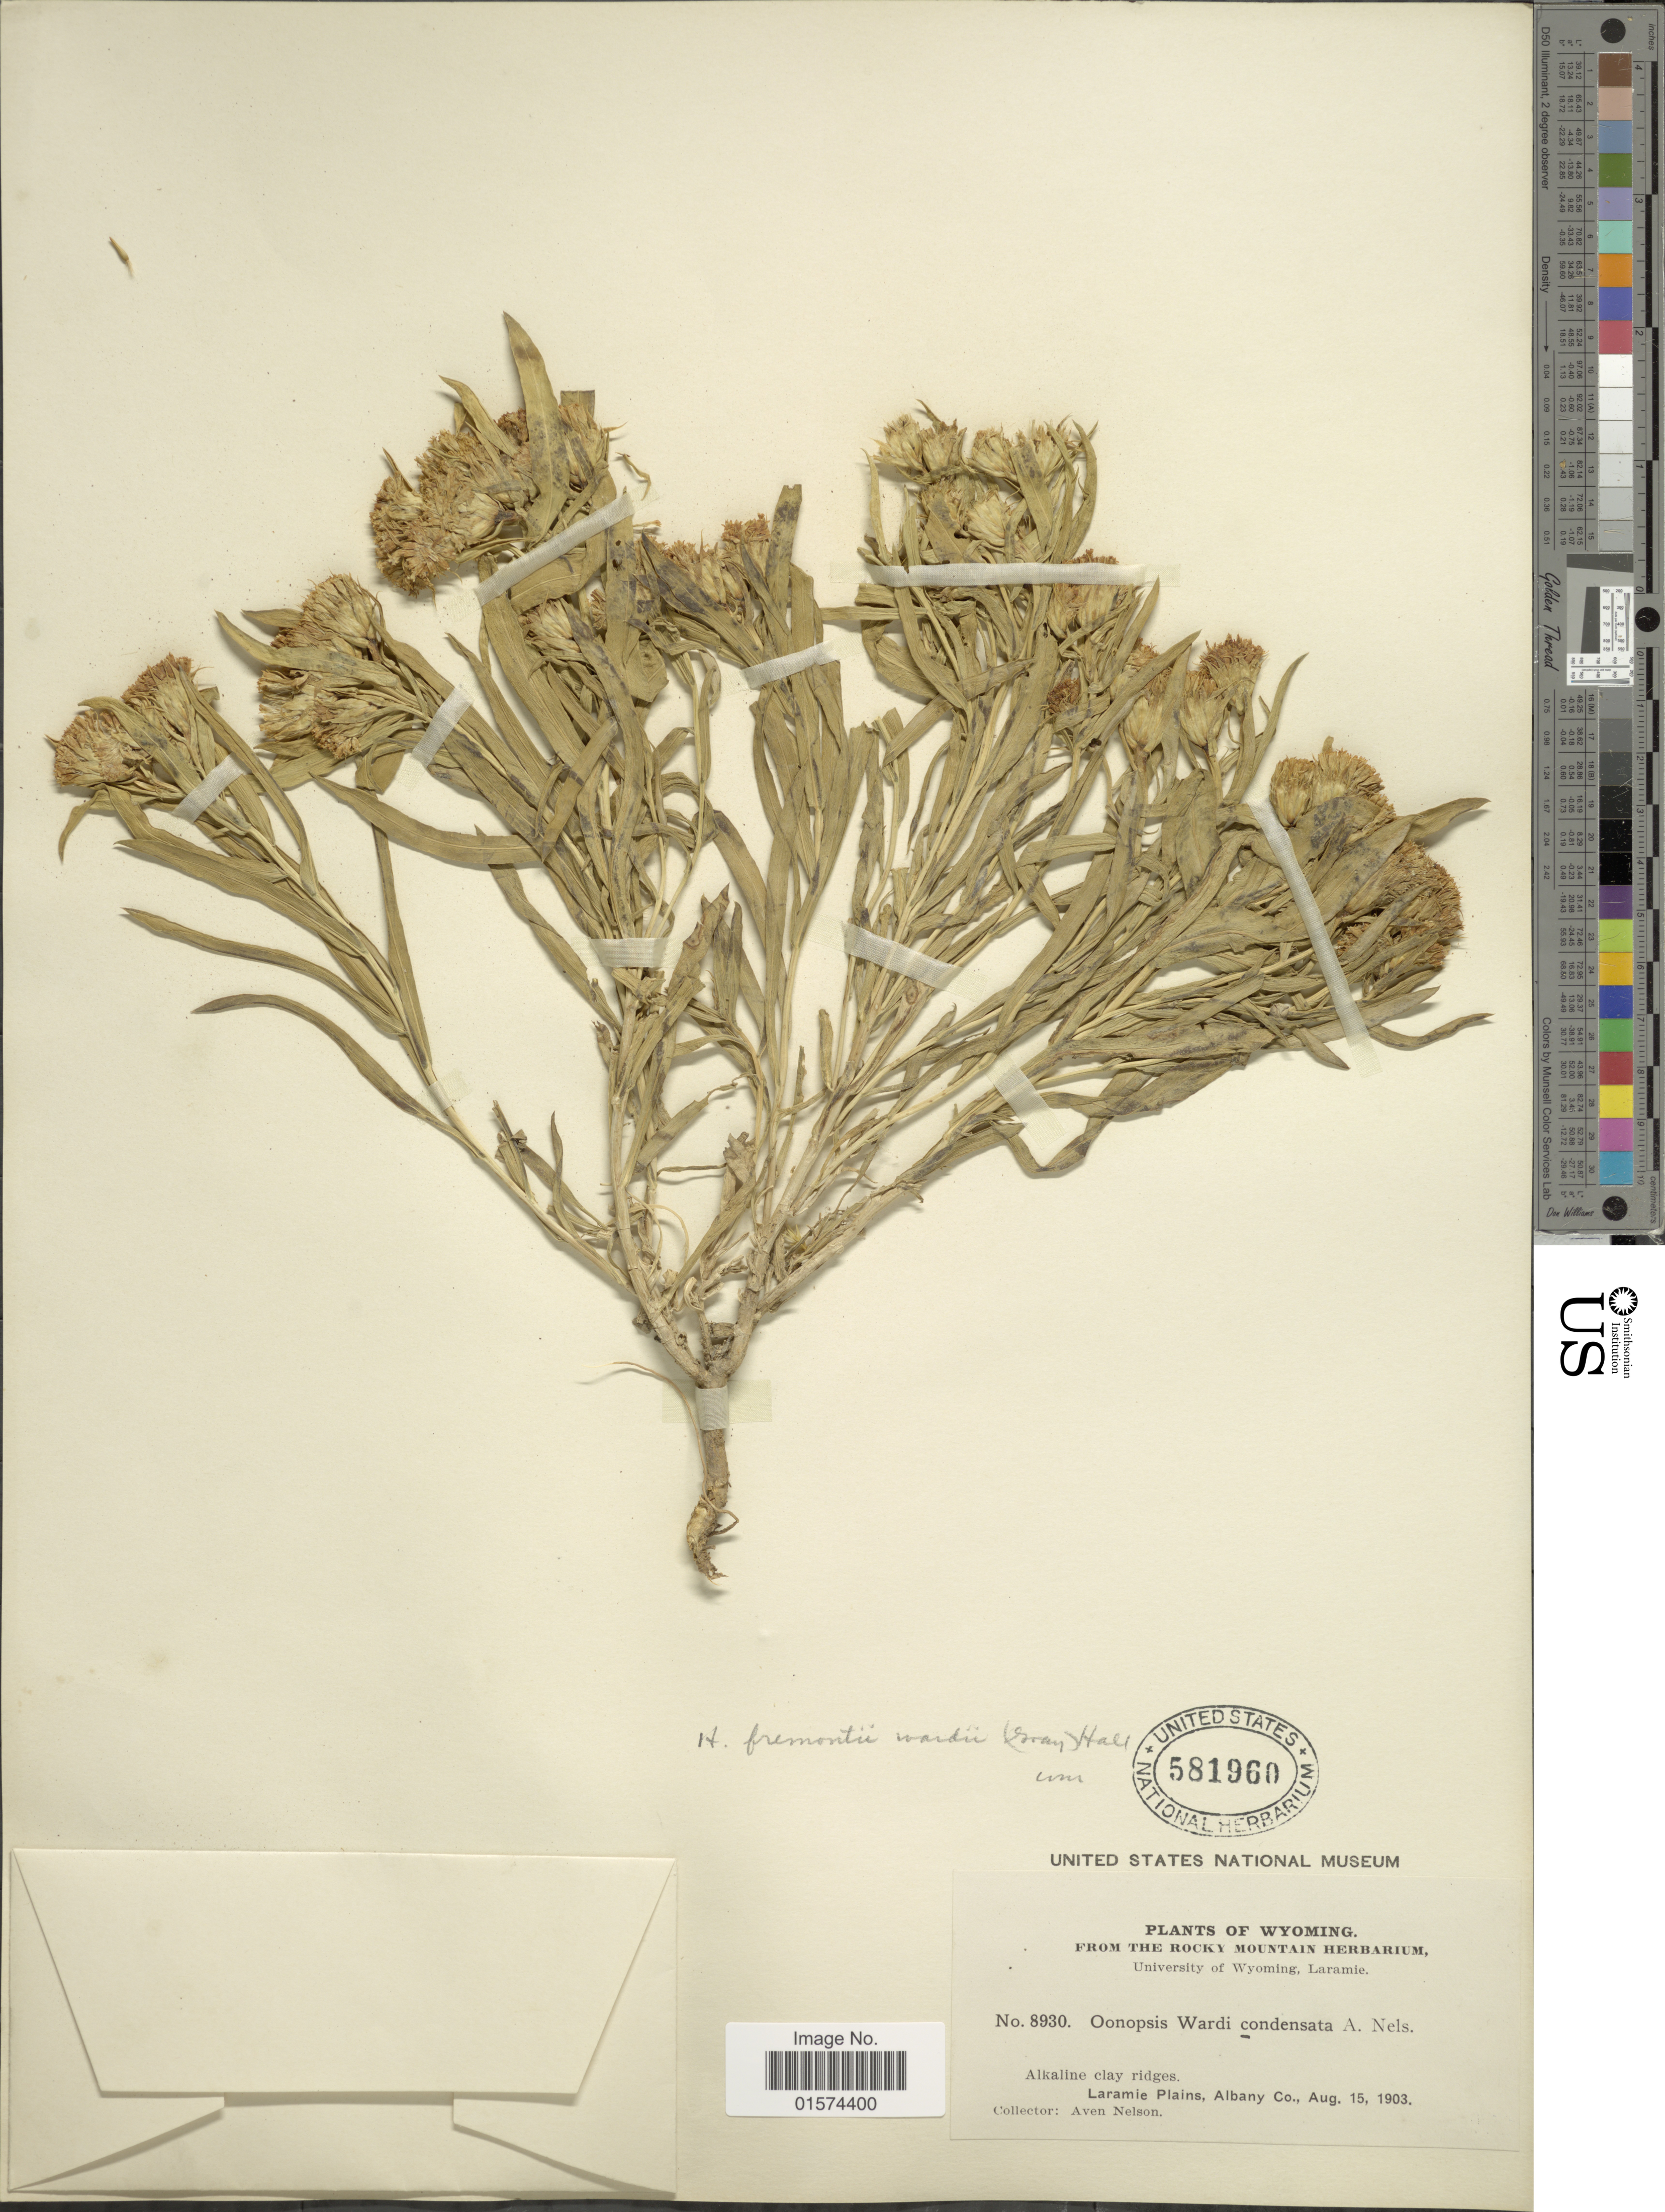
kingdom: Plantae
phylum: Tracheophyta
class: Magnoliopsida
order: Asterales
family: Asteraceae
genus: Oonopsis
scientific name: Oonopsis wardii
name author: (A. Gray) Greene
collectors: A. Nelson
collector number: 8930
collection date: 1903-08-15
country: United States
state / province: Wyoming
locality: Alkaline clay ridges, Laramie Plains, Albany Co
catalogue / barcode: US 581960